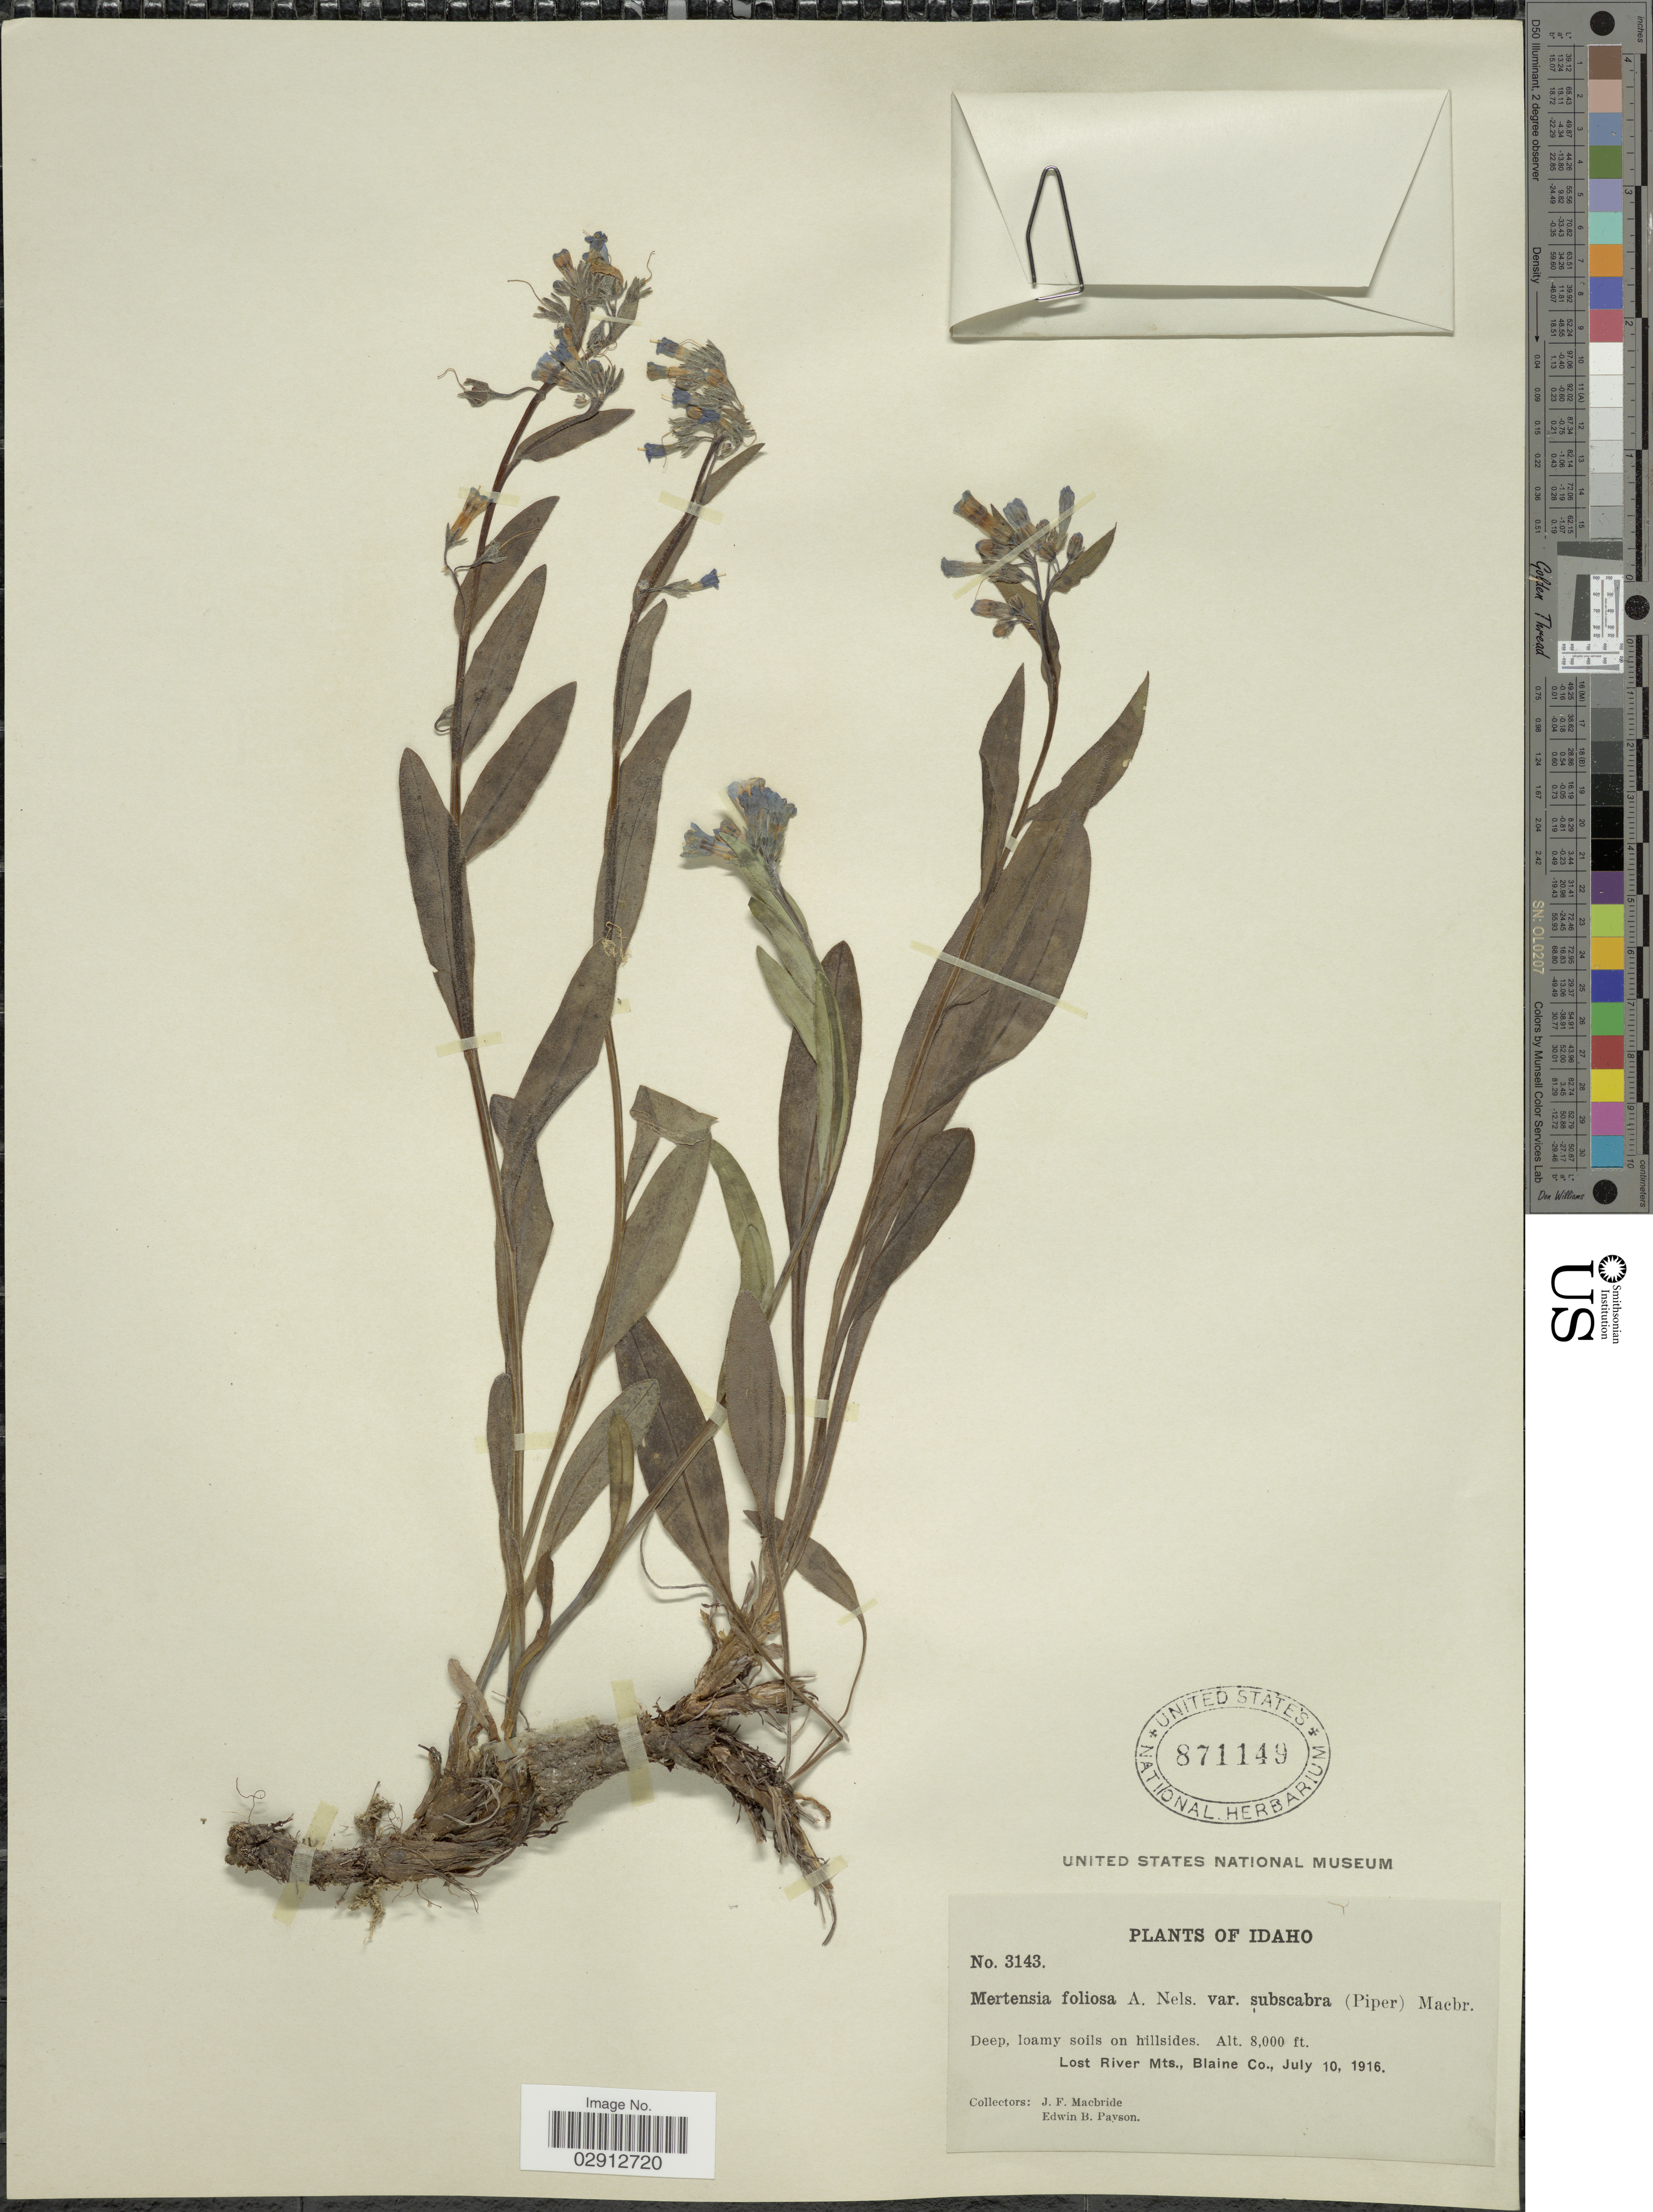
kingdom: Plantae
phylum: Tracheophyta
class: Magnoliopsida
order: Boraginales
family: Boraginaceae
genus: Mertensia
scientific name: Mertensia oblongifolia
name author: (Nutt.) G. Don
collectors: J. F. Macbride & E. B. Payson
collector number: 3143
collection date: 1916-07-10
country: United States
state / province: Idaho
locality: Lost River Mts., Blaine Co.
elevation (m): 2438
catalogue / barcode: US 871149